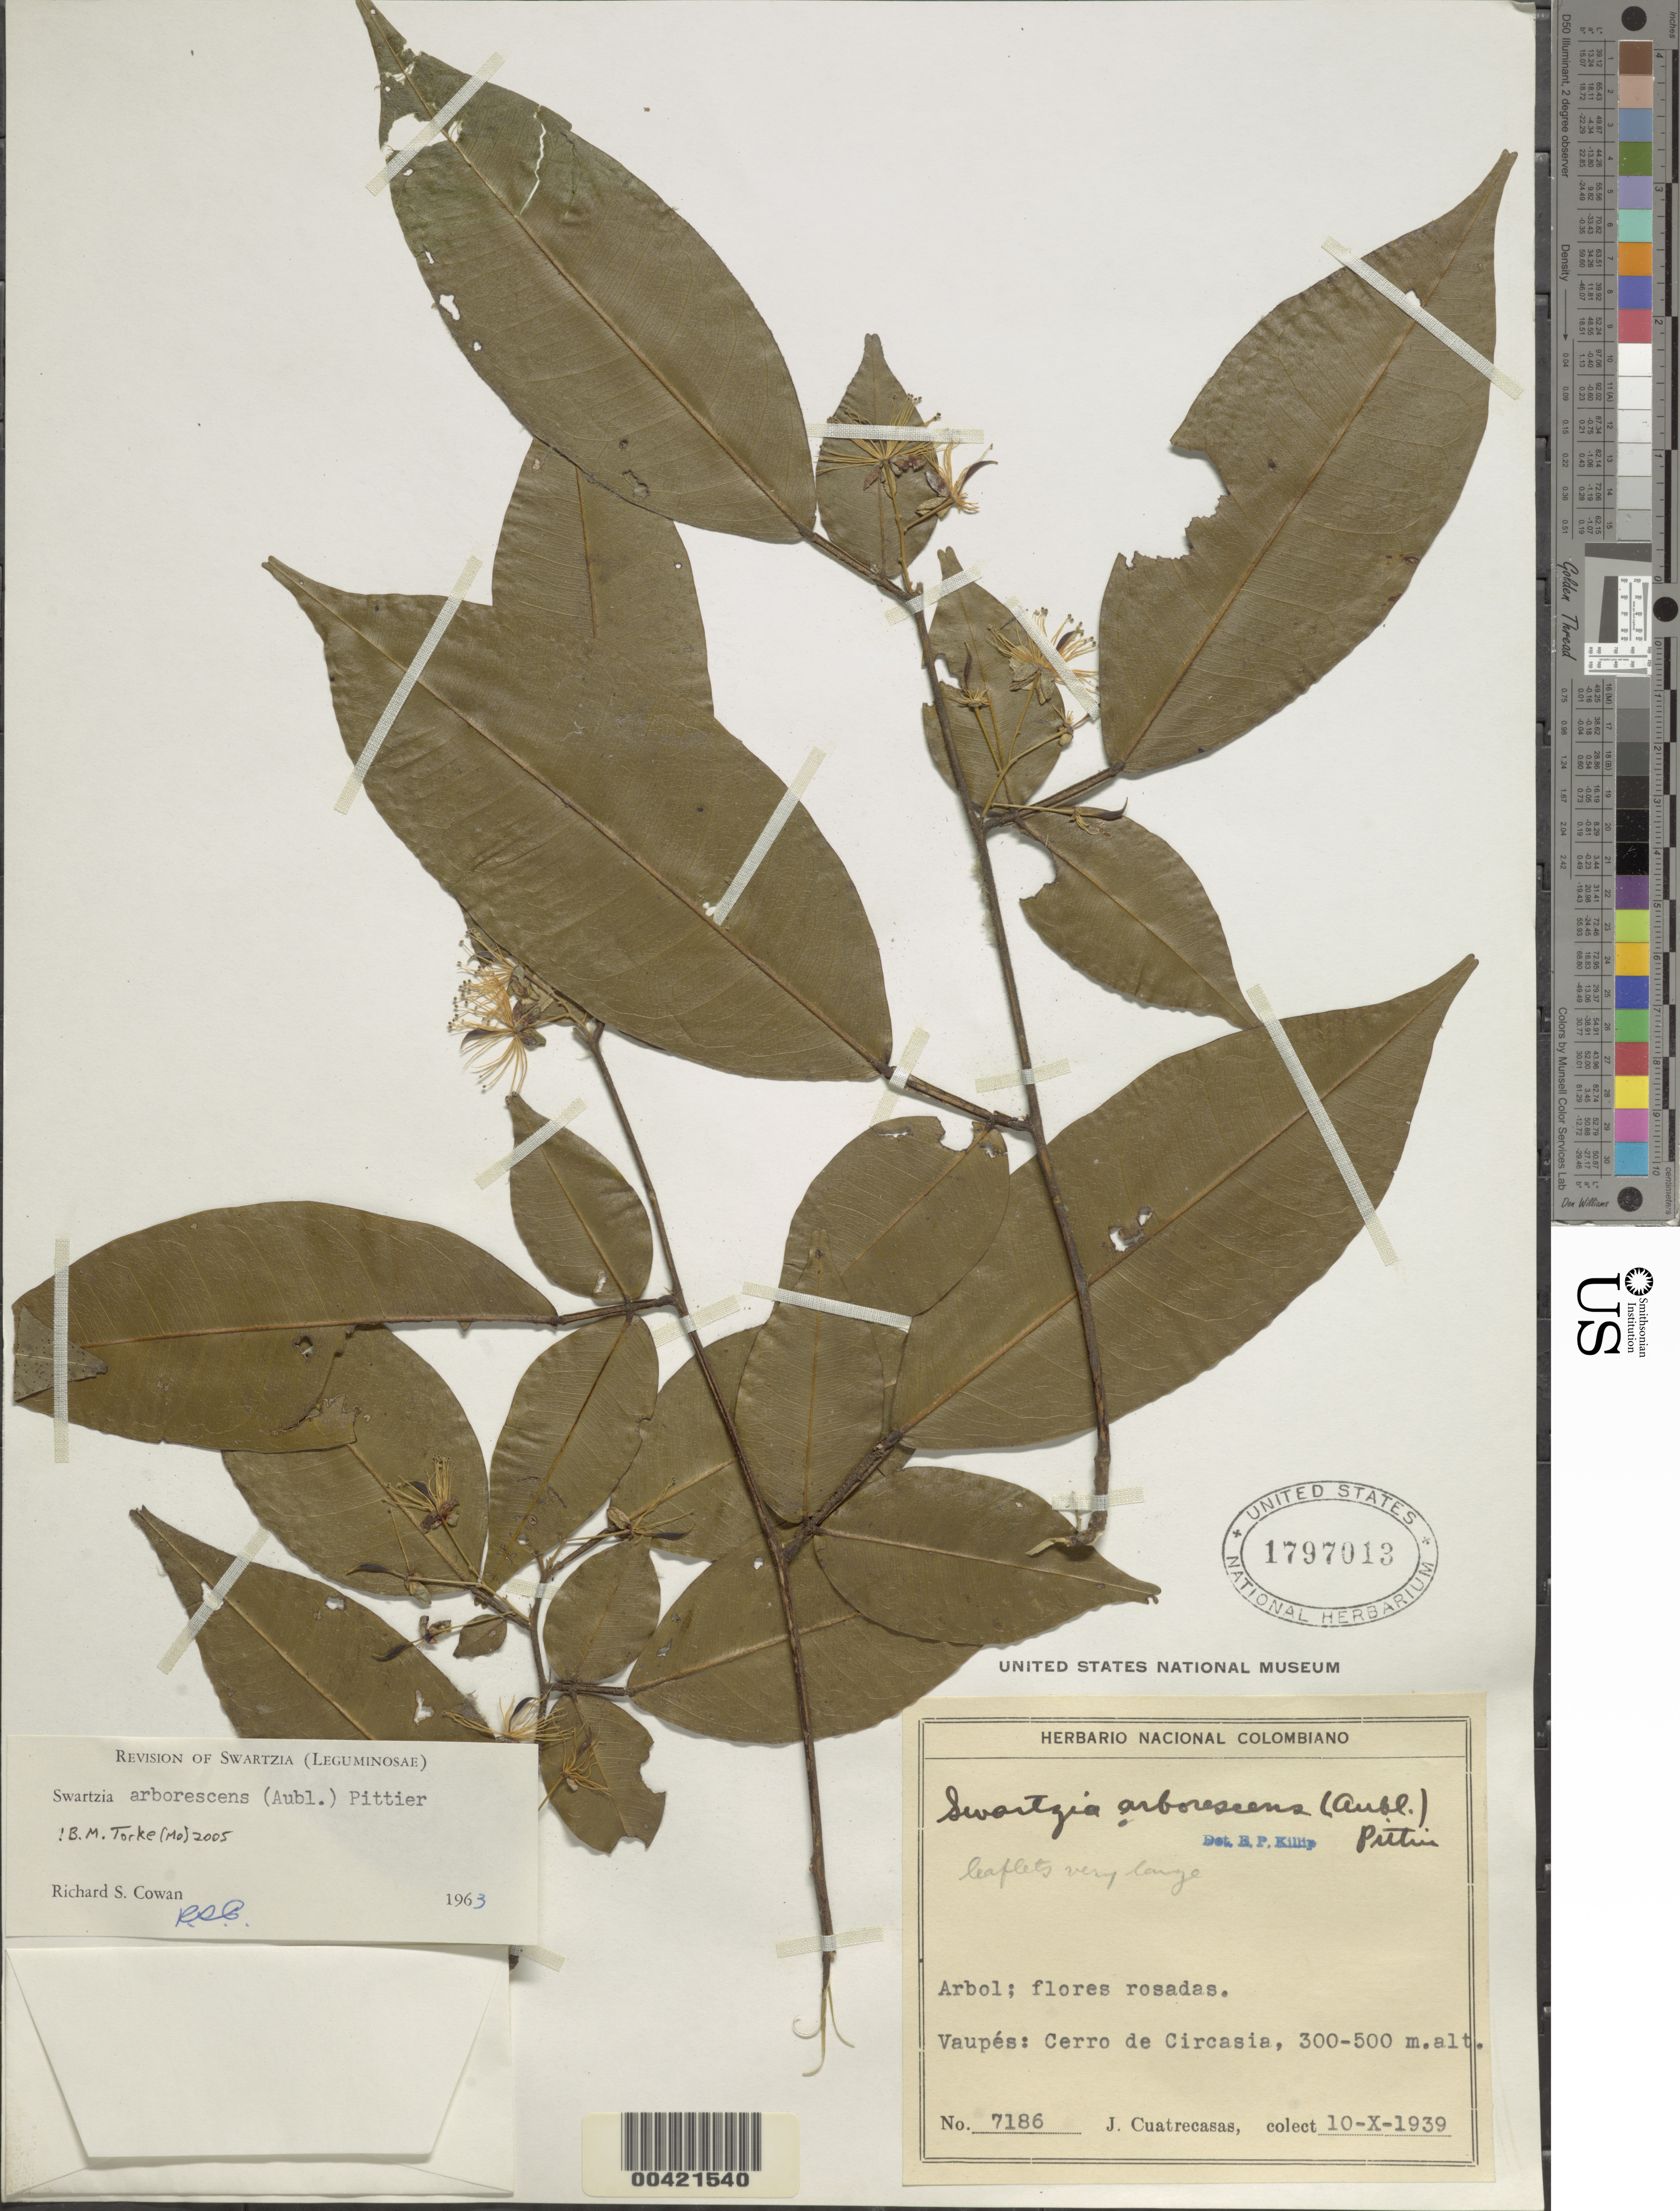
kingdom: Plantae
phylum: Tracheophyta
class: Magnoliopsida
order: Fabales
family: Fabaceae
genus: Swartzia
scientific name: Swartzia arborescens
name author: (Aubl.) Pittier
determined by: Cowan, R. S.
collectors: J. Cuatrecasas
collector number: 7186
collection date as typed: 10 Oct 1939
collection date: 1939-10-10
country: Colombia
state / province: Vaupés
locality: Cerro de circasia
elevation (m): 300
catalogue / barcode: US 1797013